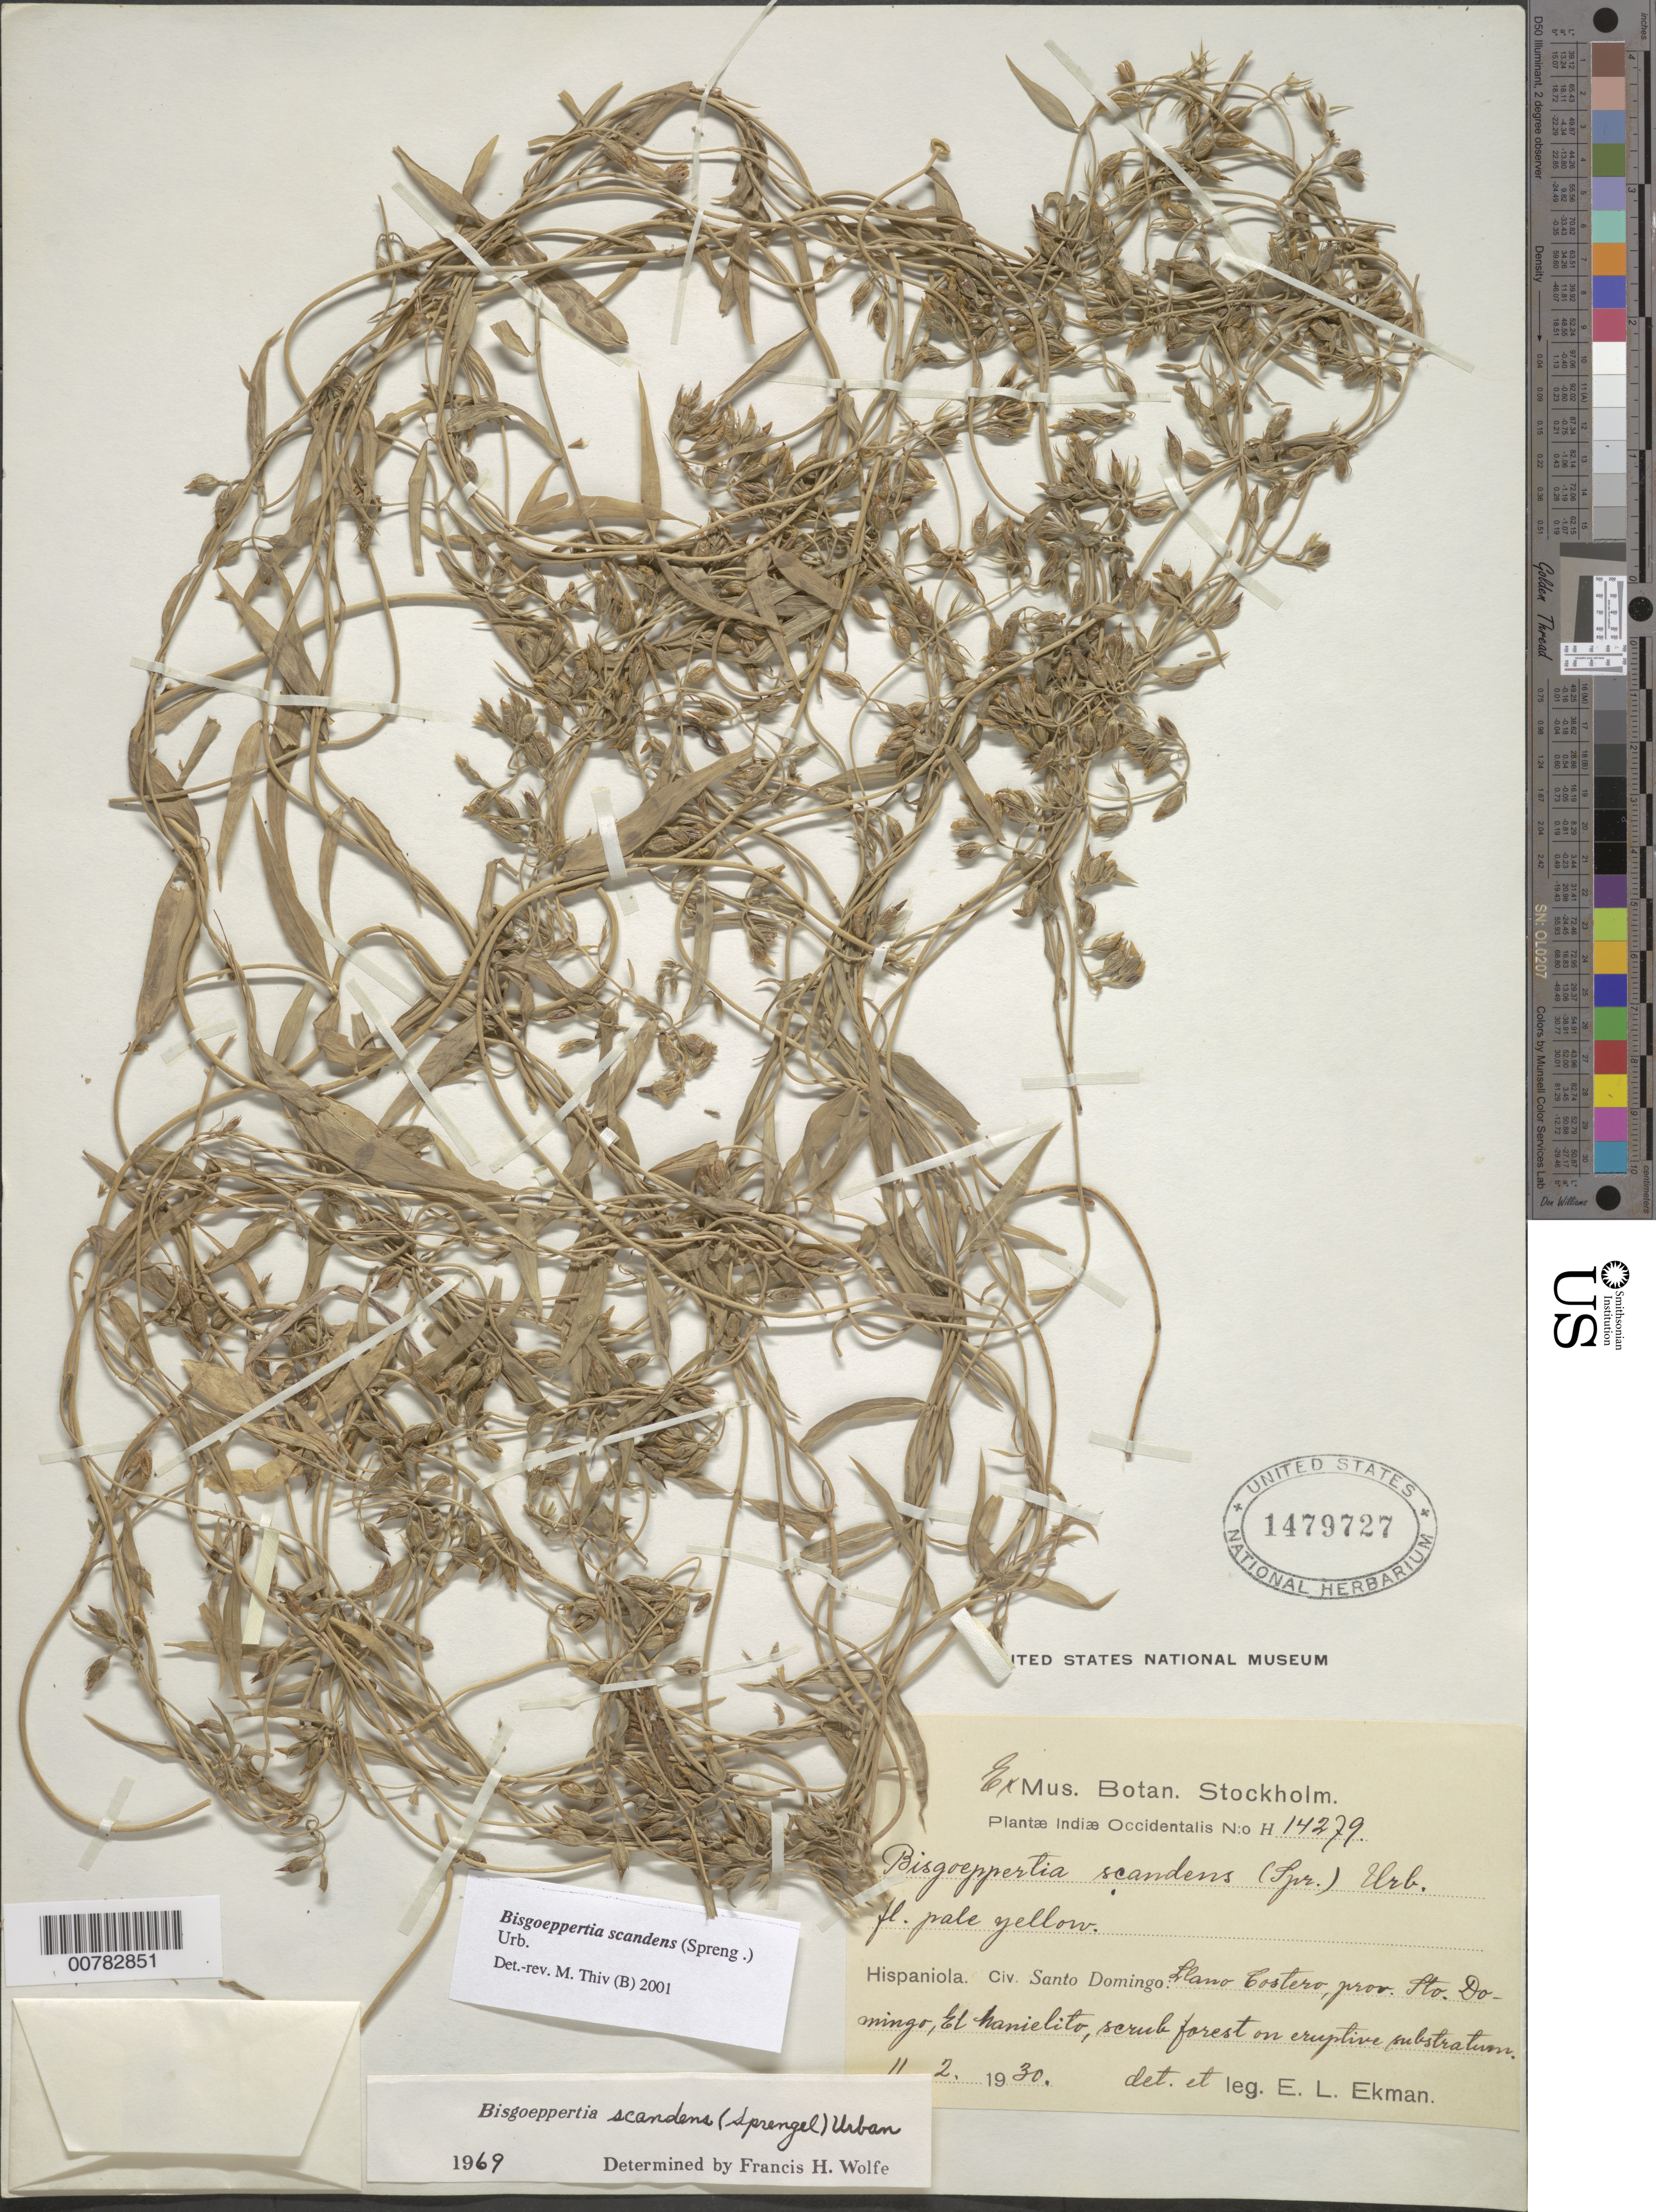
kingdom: Plantae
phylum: Tracheophyta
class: Magnoliopsida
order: Gentianales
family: Gentianaceae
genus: Bisgoeppertia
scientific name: Bisgoeppertia scandens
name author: (Spreng.) Urb.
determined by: Thiv, M.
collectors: E. L. Ekman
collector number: H 14279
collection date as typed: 11 Feb 1930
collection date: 1930-02-11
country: Dominican Republic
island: Hispaniola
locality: Province of Santo Domingo, Llano Costero, El Manielito.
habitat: Scrub forest on cruptive substratun.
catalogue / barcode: US 1479727